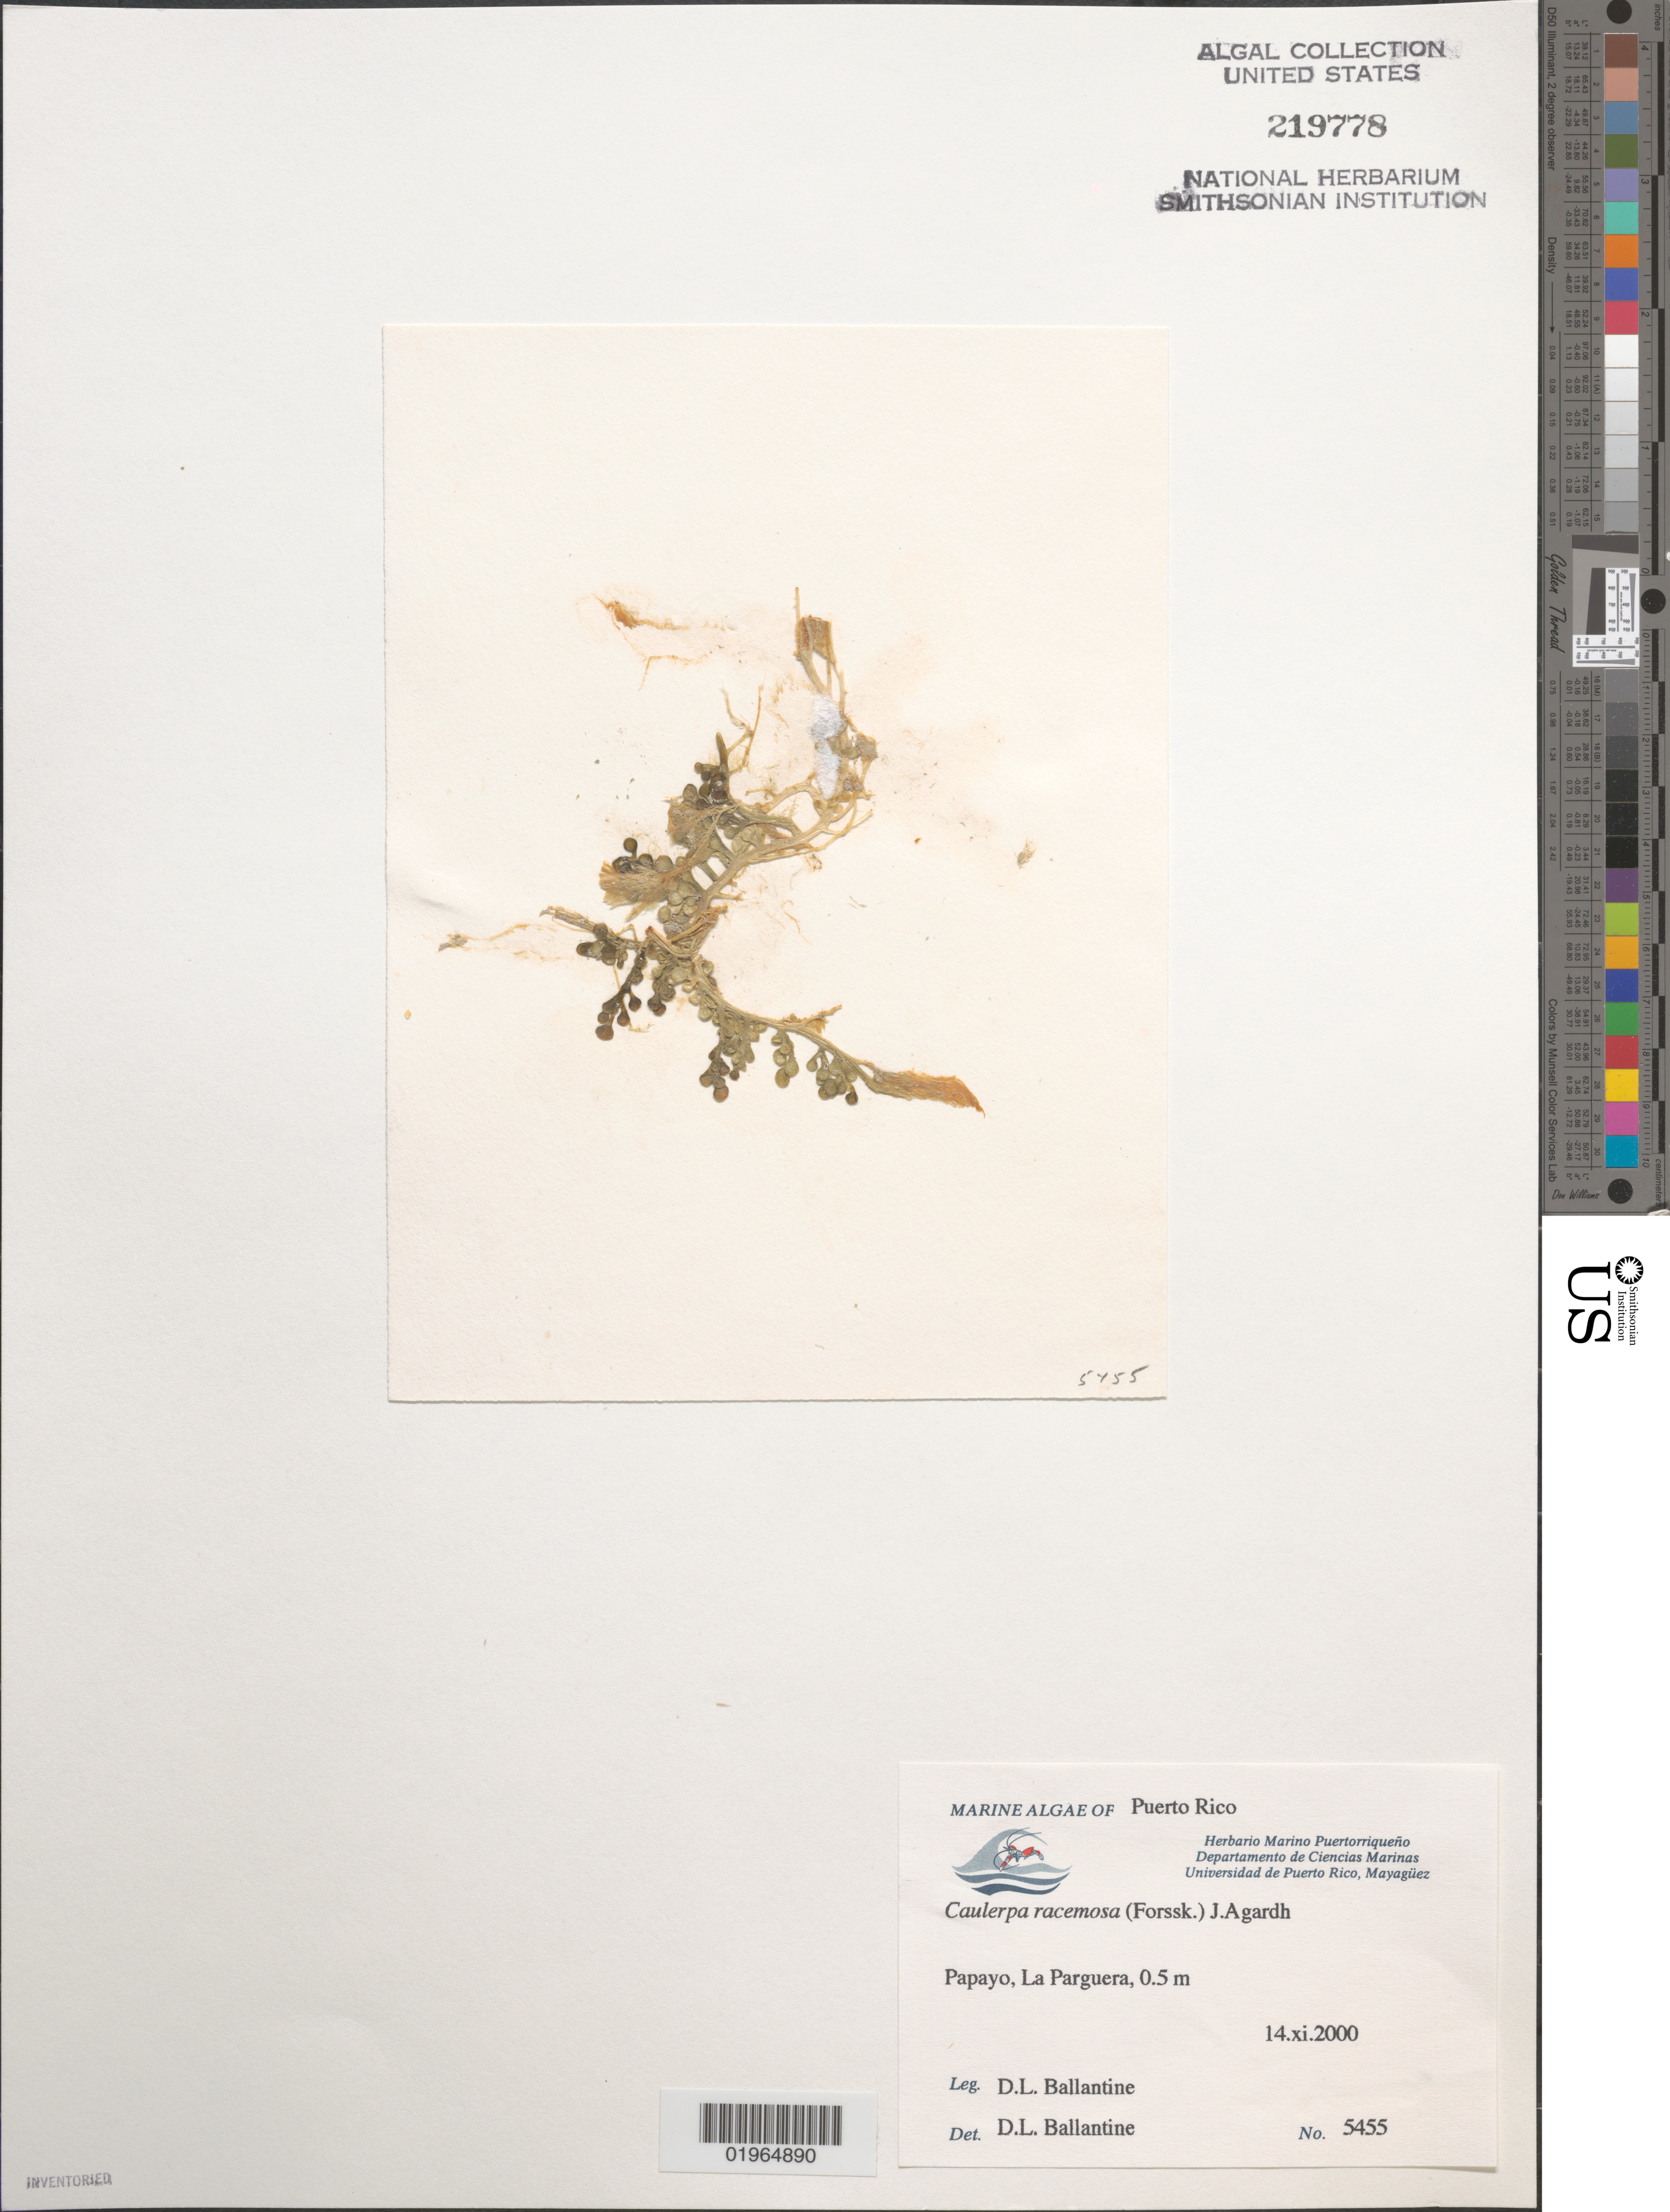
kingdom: Plantae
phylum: Chlorophyta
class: Ulvophyceae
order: Bryopsidales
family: Caulerpaceae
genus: Caulerpa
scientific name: Caulerpa racemosa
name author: (Forssk.) J. Agardh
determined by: Ballantine, D. L.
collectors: D.L. Ballantine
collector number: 5455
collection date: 2000-11-14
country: Puerto Rico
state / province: Lajas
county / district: La Parguera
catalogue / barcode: US 219778